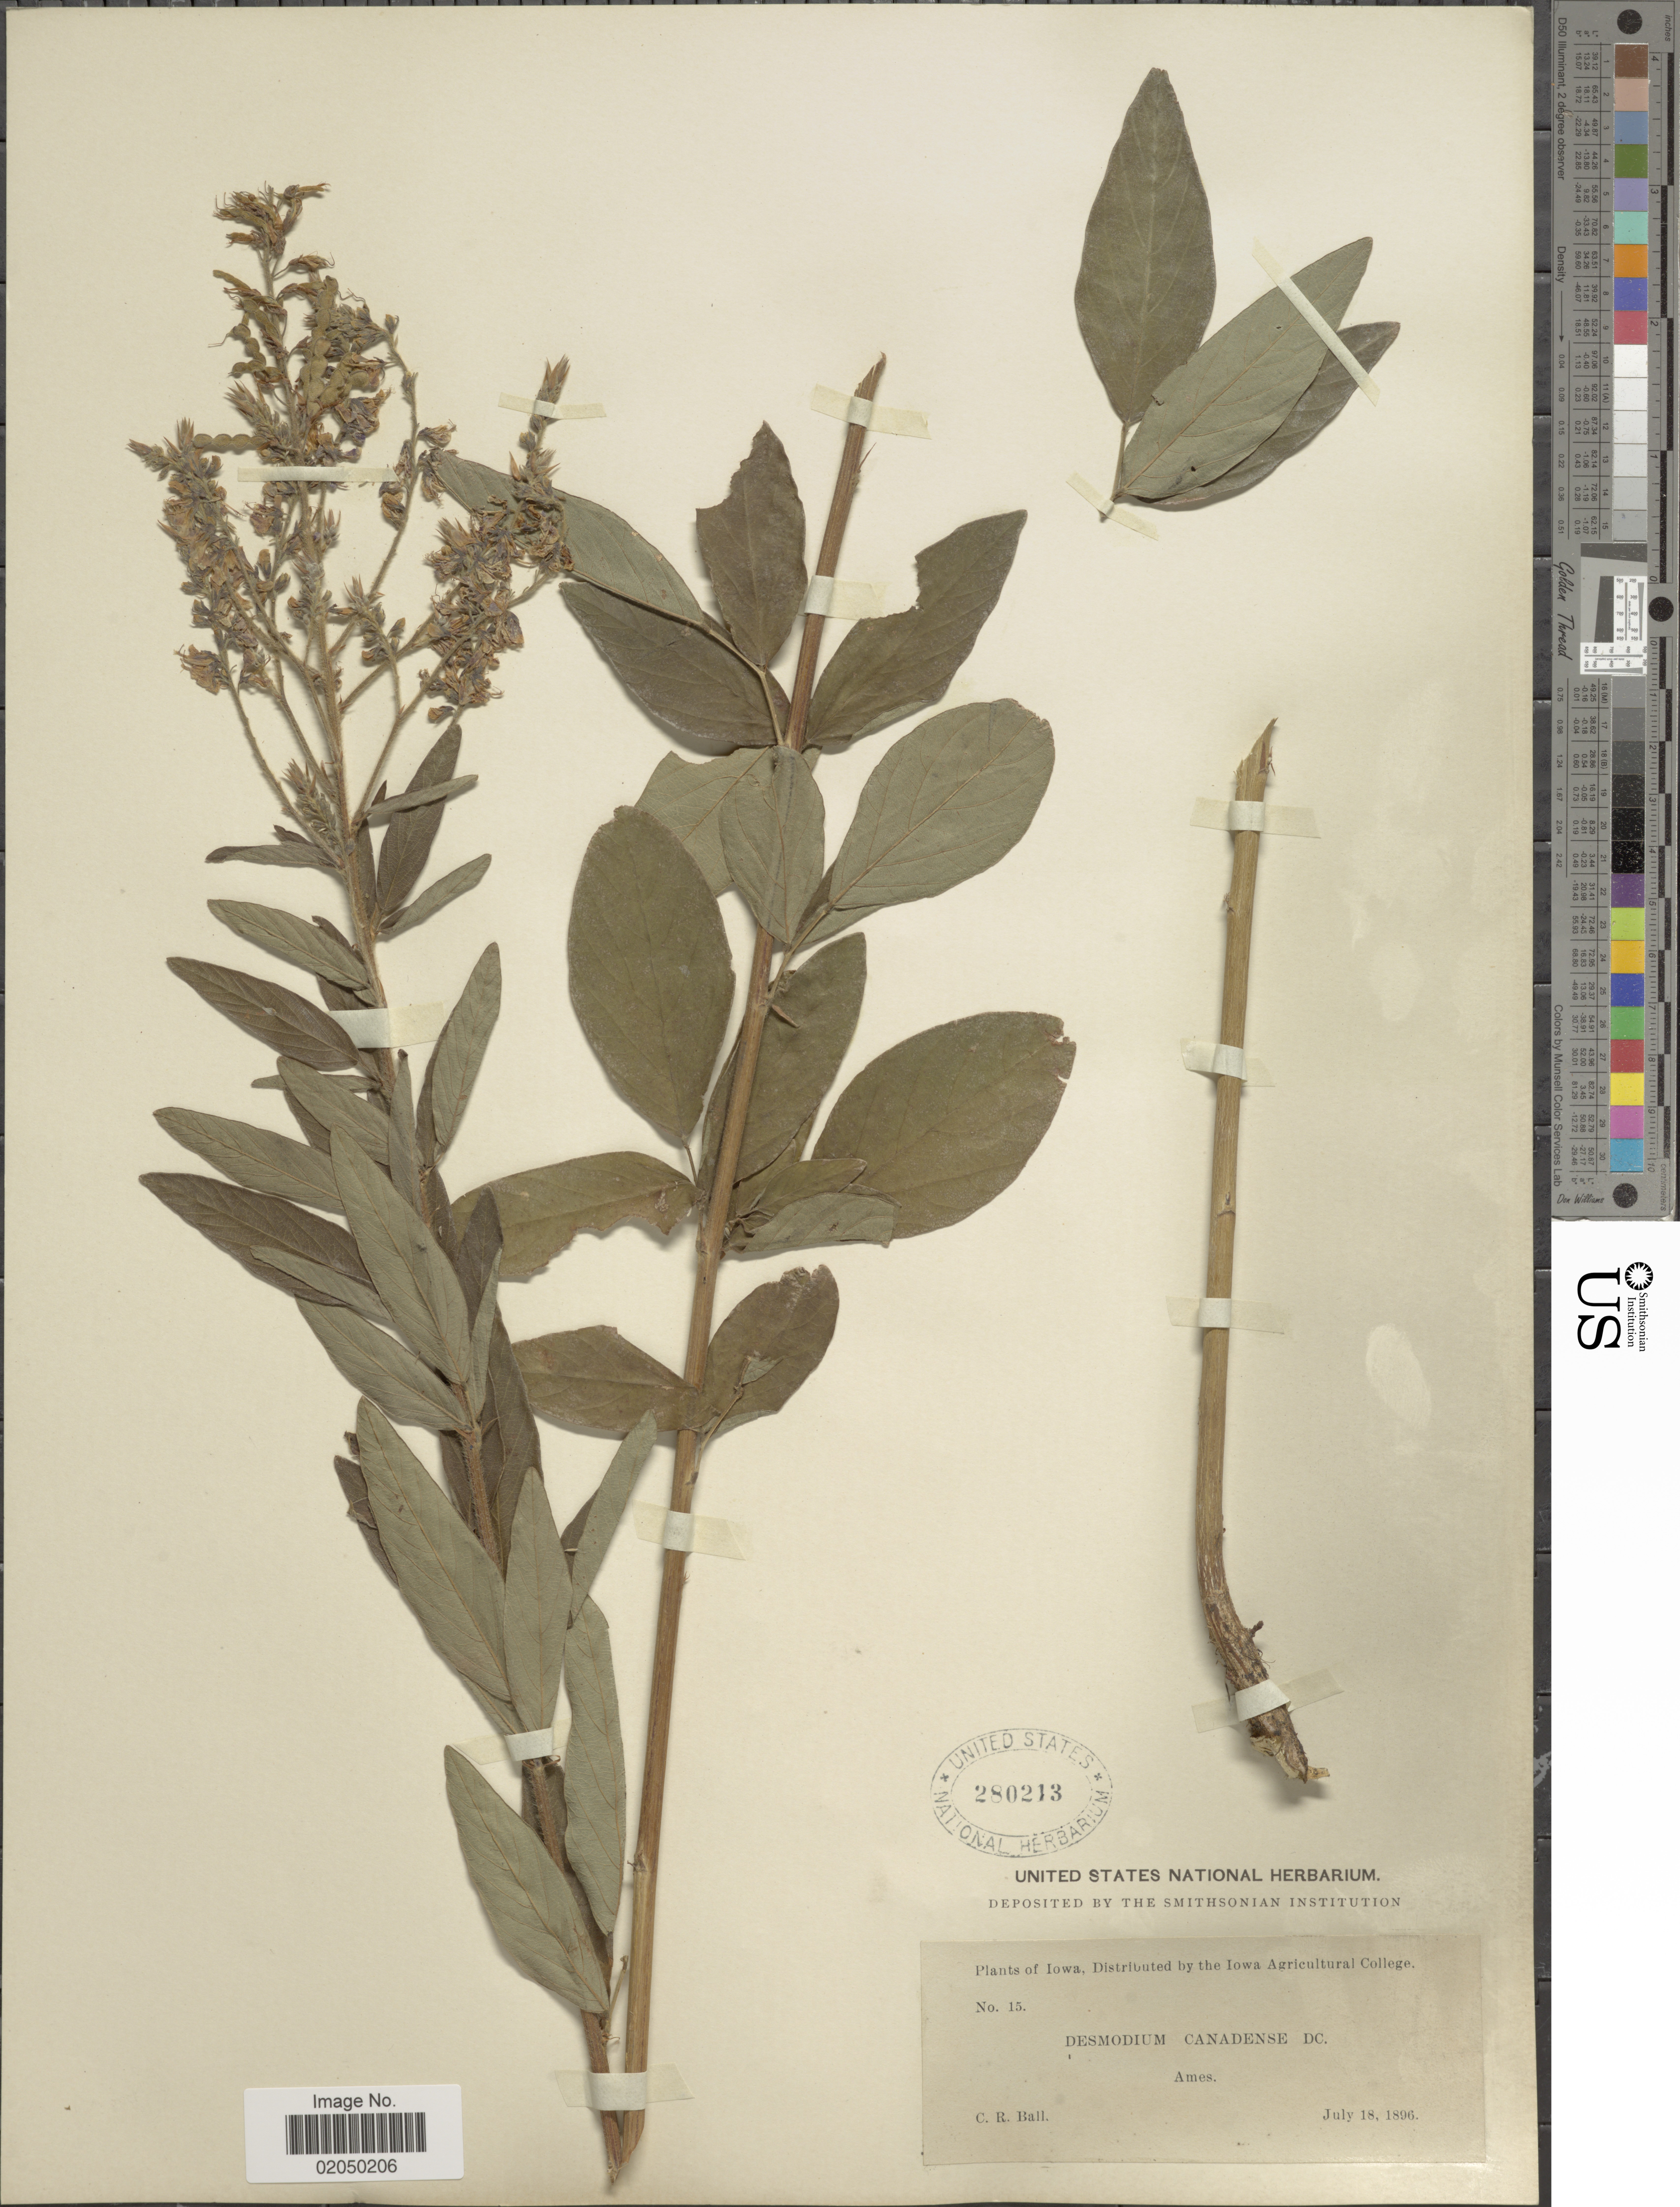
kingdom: Plantae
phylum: Tracheophyta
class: Magnoliopsida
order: Fabales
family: Fabaceae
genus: Desmodium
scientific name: Desmodium canadense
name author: (L.) DC.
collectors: C. R. Ball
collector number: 15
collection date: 1896-07-18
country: United States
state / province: Iowa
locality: Ames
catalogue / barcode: US 280213